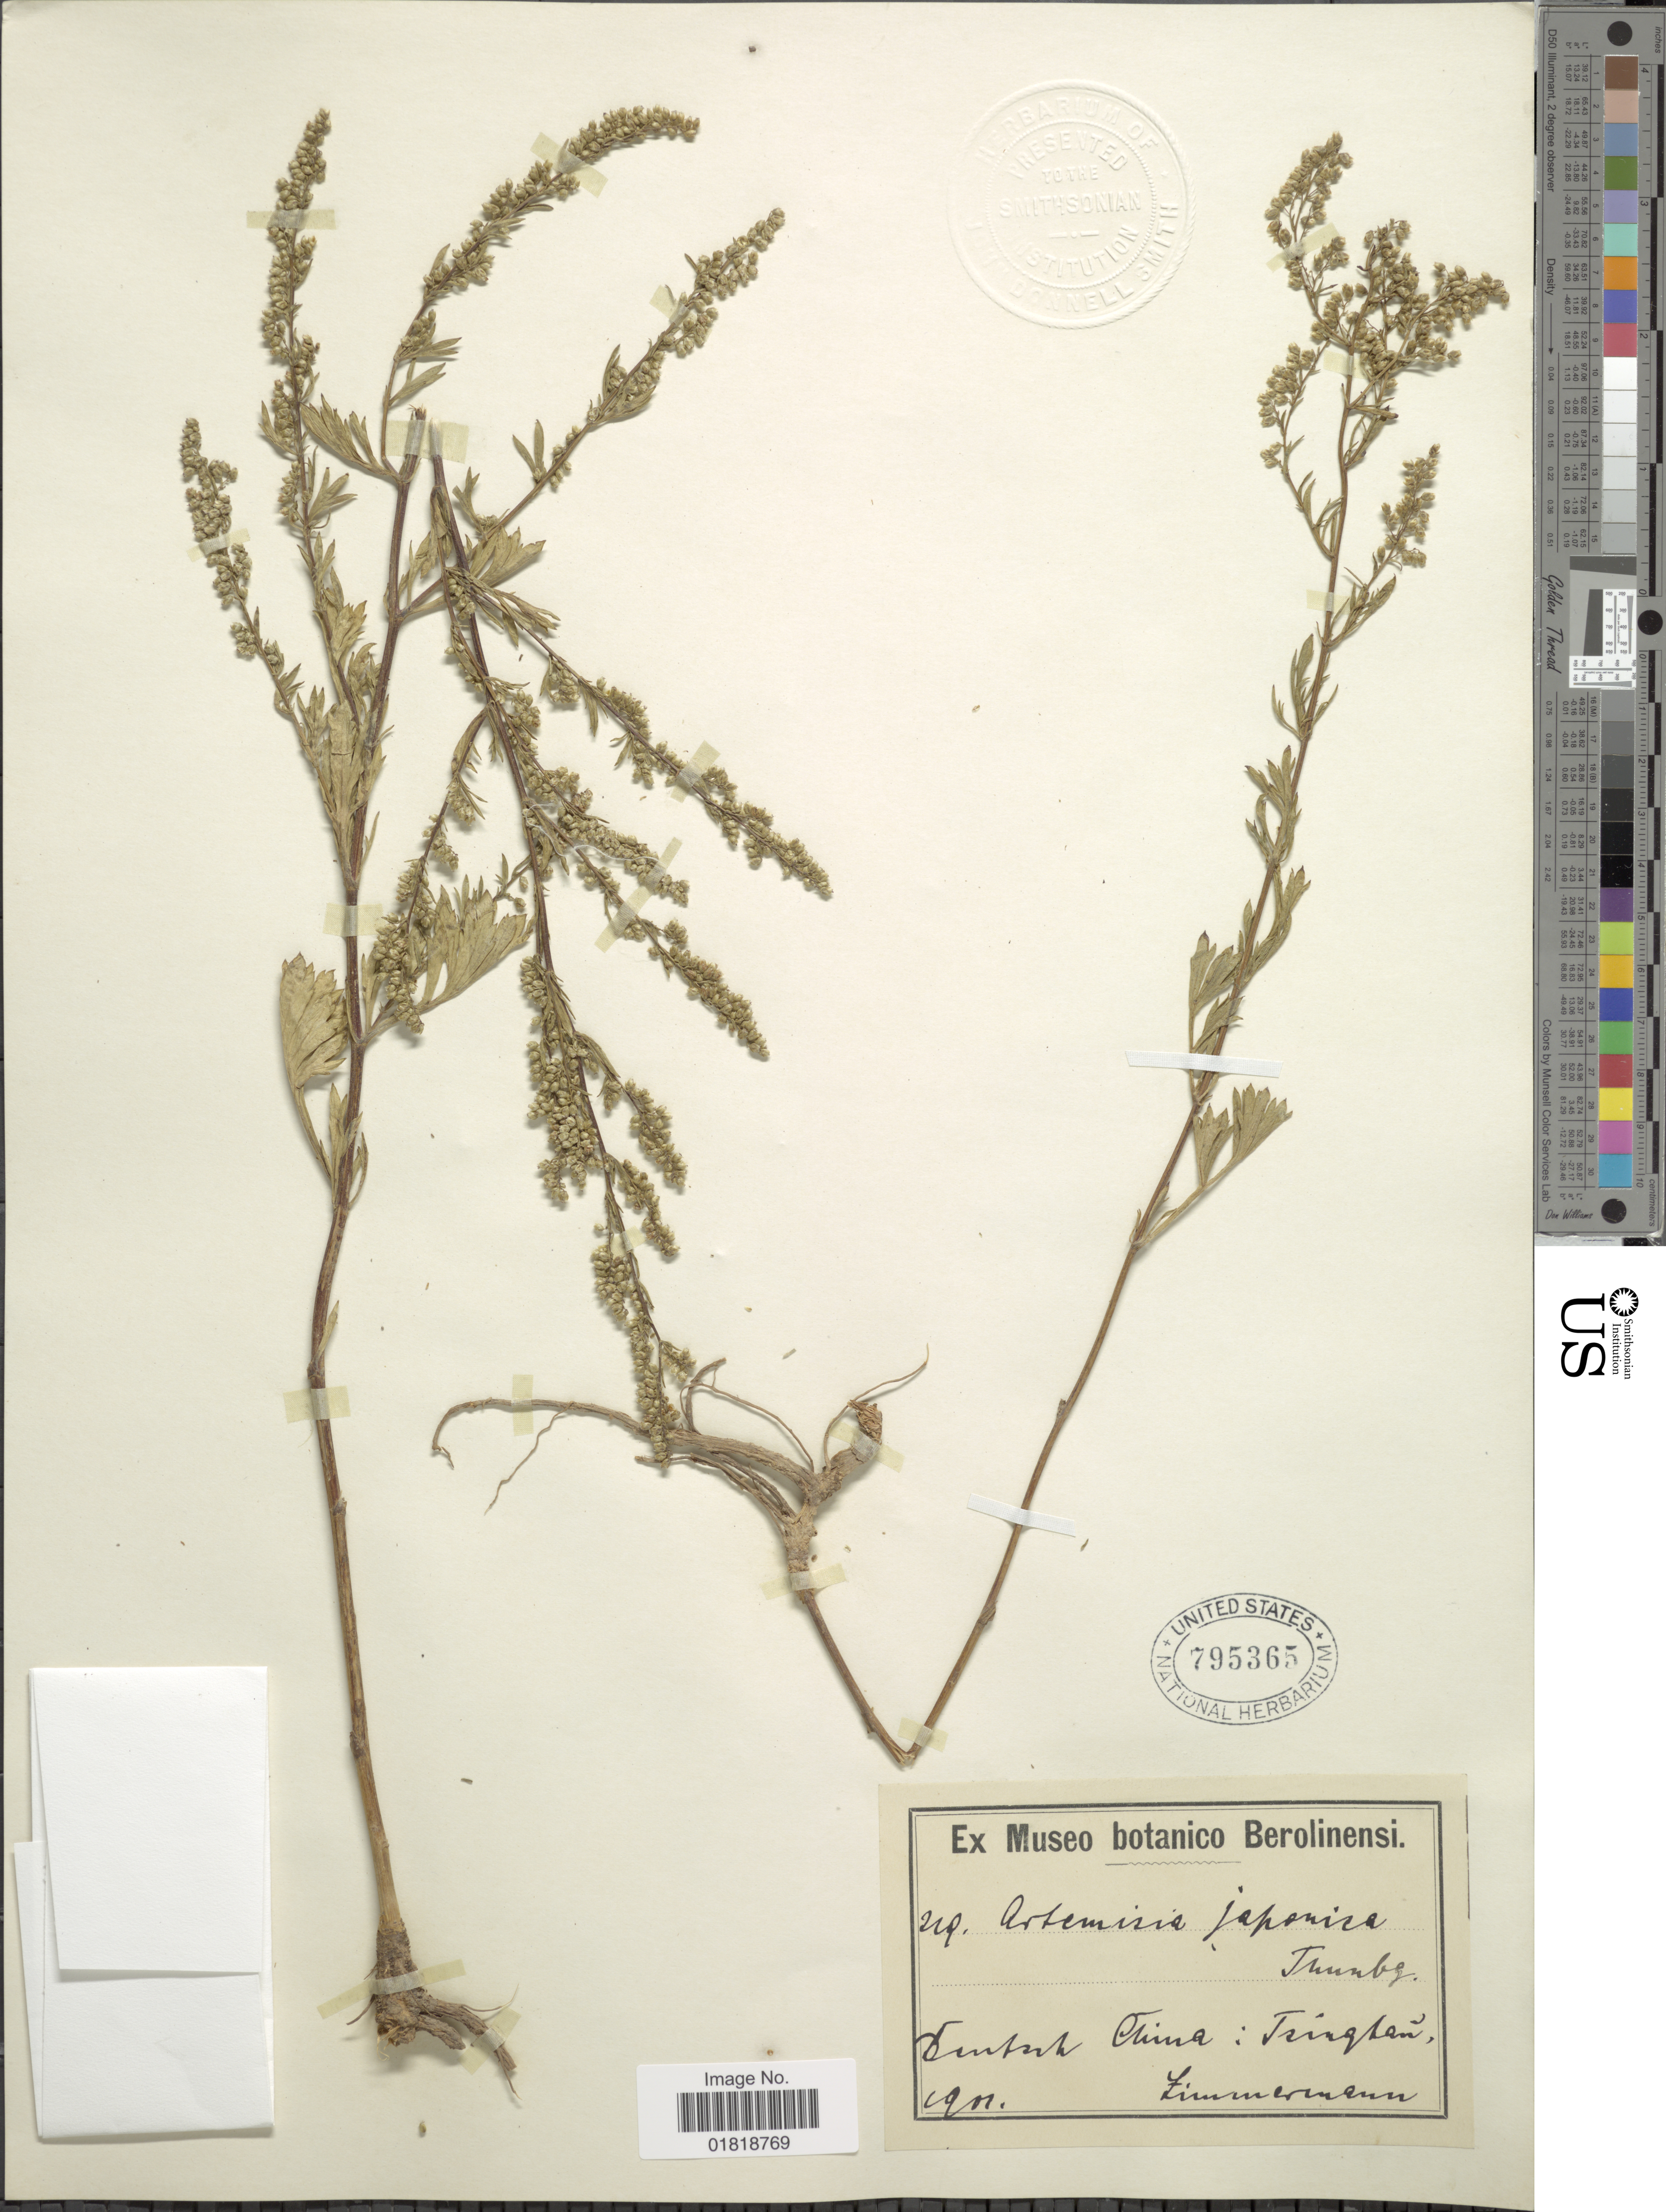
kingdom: Plantae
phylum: Tracheophyta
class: Magnoliopsida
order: Asterales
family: Asteraceae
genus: Artemisia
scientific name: Artemisia japonica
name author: Thunb.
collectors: -. Zimmermann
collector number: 219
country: China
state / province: Qinghai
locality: Debpash, Tsinhan [interpreted]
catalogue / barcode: US 795365